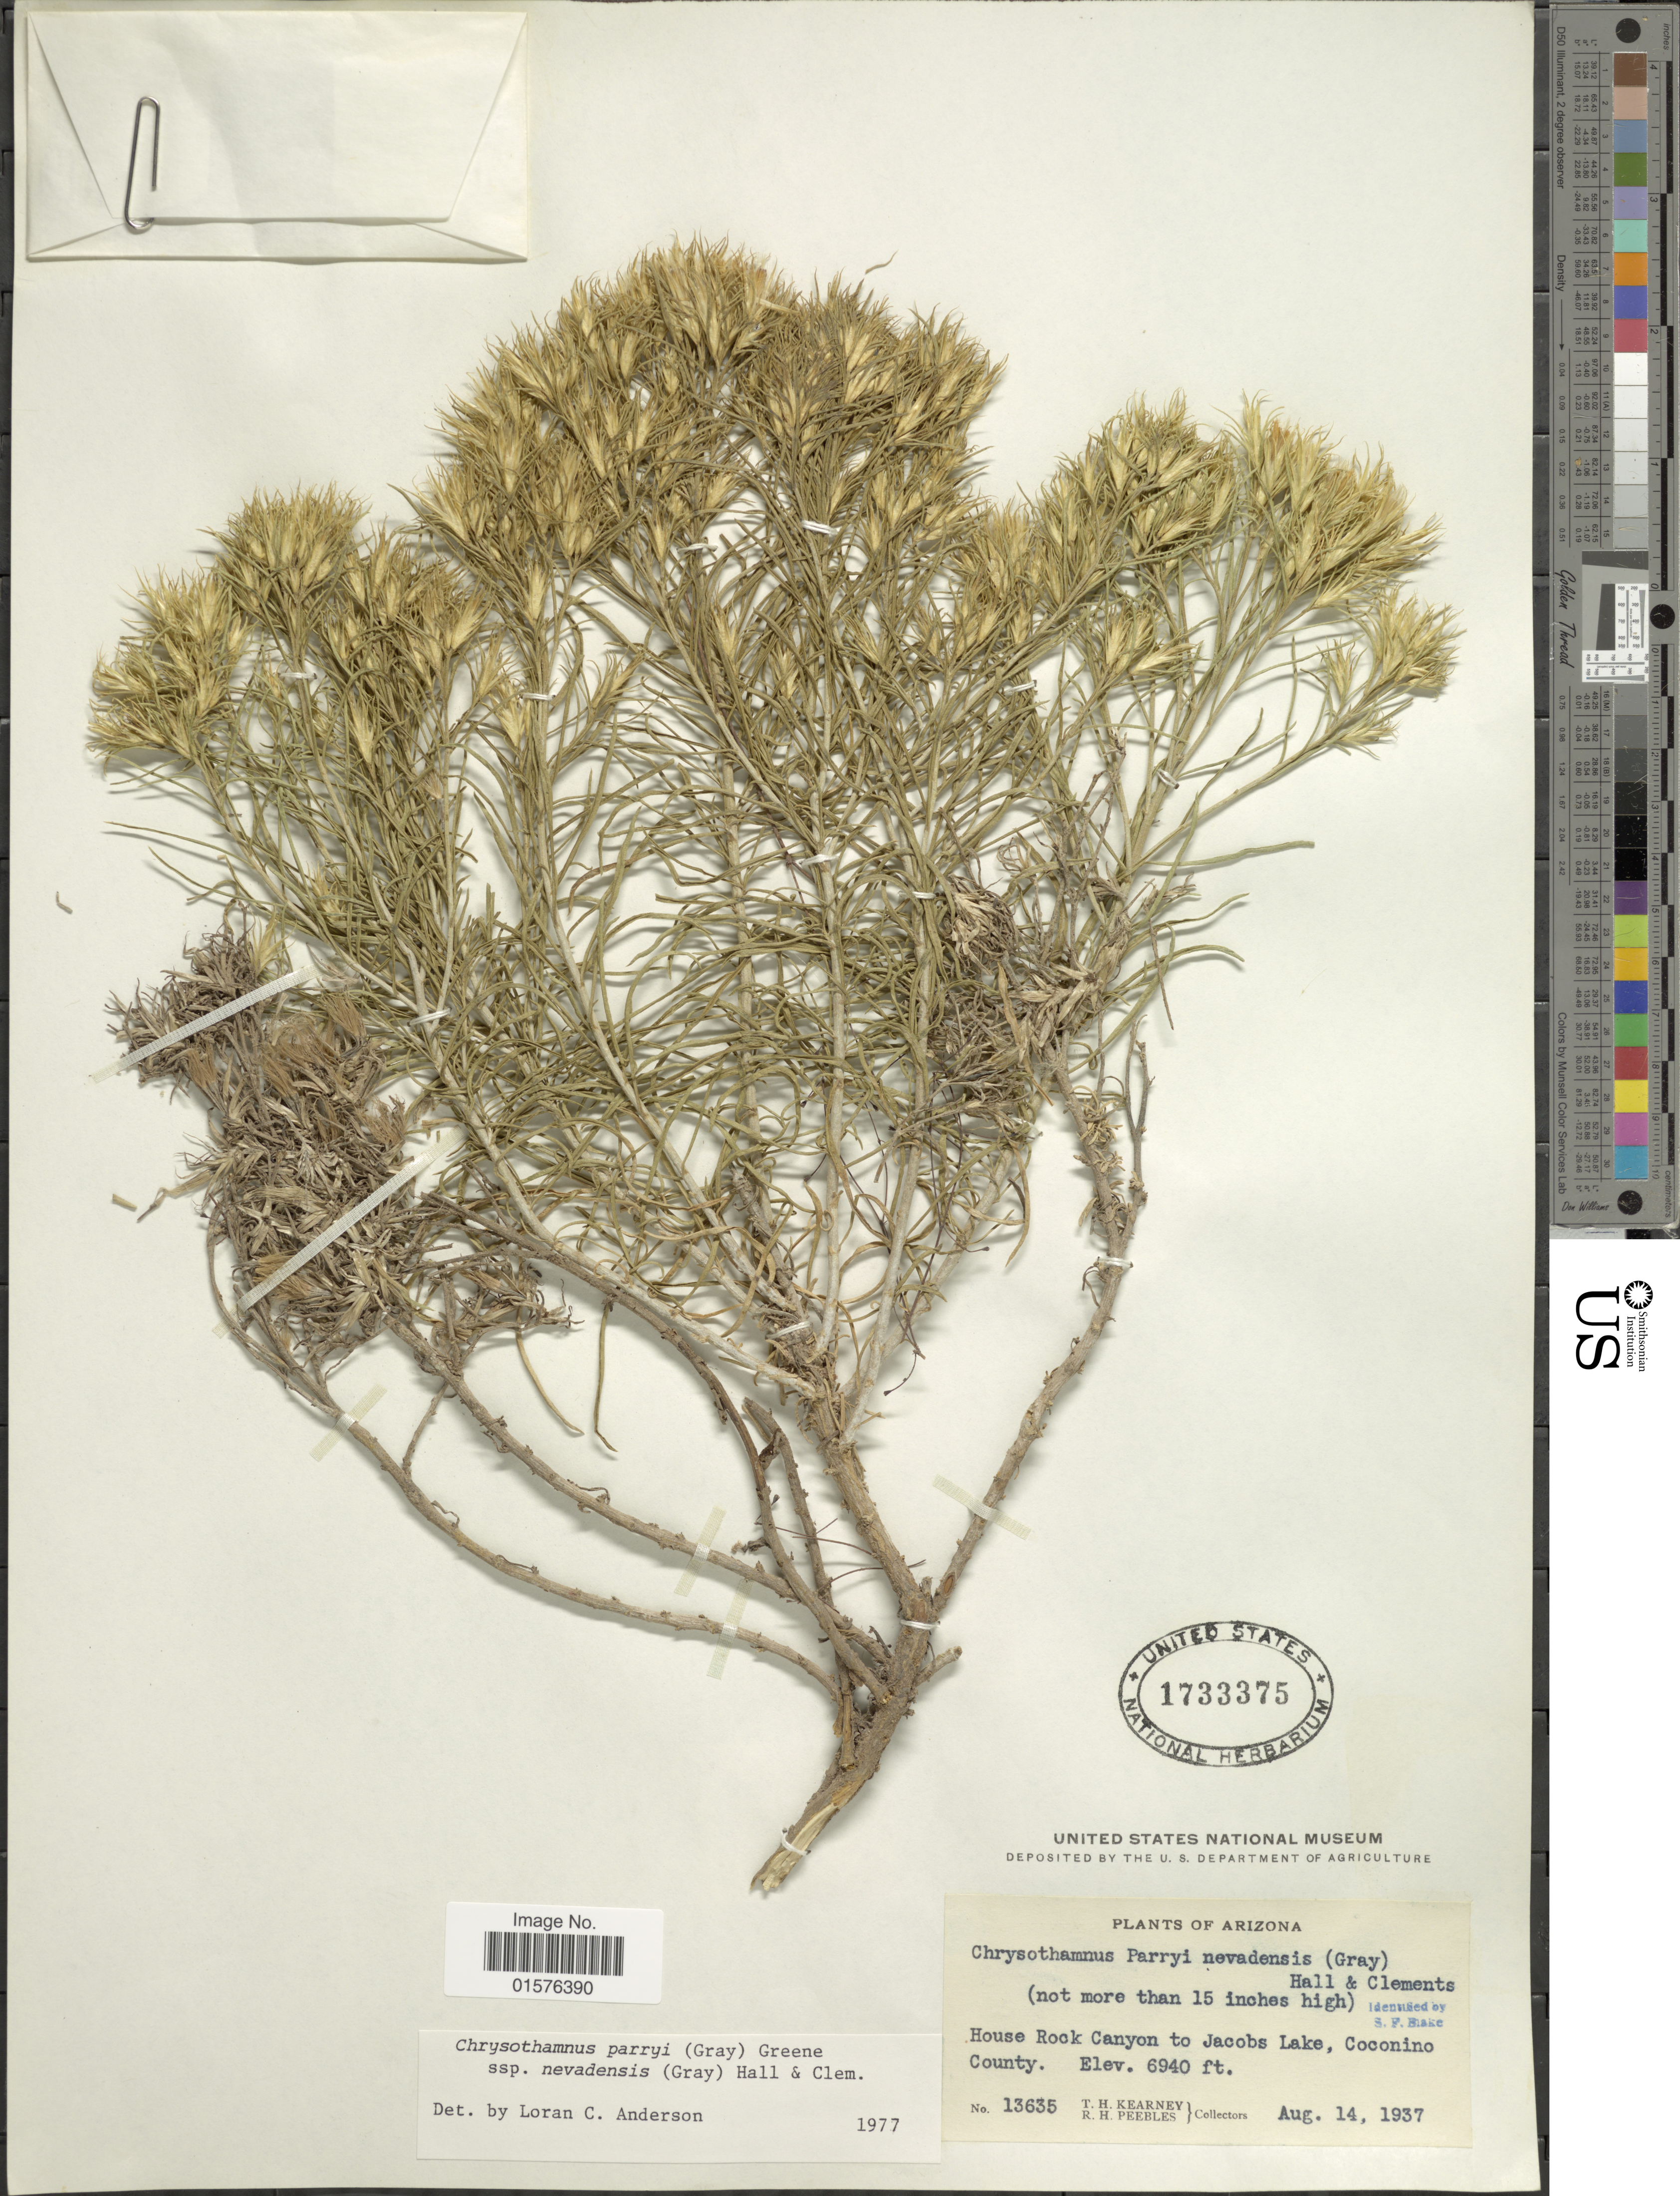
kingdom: Plantae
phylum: Tracheophyta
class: Magnoliopsida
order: Asterales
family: Asteraceae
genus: Ericameria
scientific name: Ericameria parryi var. nevadensis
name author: (A. Gray) G.L. Nesom & G.I. Baird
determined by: Urbatsch, Lowell E., Curator (LSU), Louisiana State University (UNITED STATES)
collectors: T. H. Kearney & R. H. Peebles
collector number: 13635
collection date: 1937-08-14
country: United States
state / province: Arizona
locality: House Rock Canyon to Jacobs lake, Coconino County.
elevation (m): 2115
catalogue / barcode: US 1733375